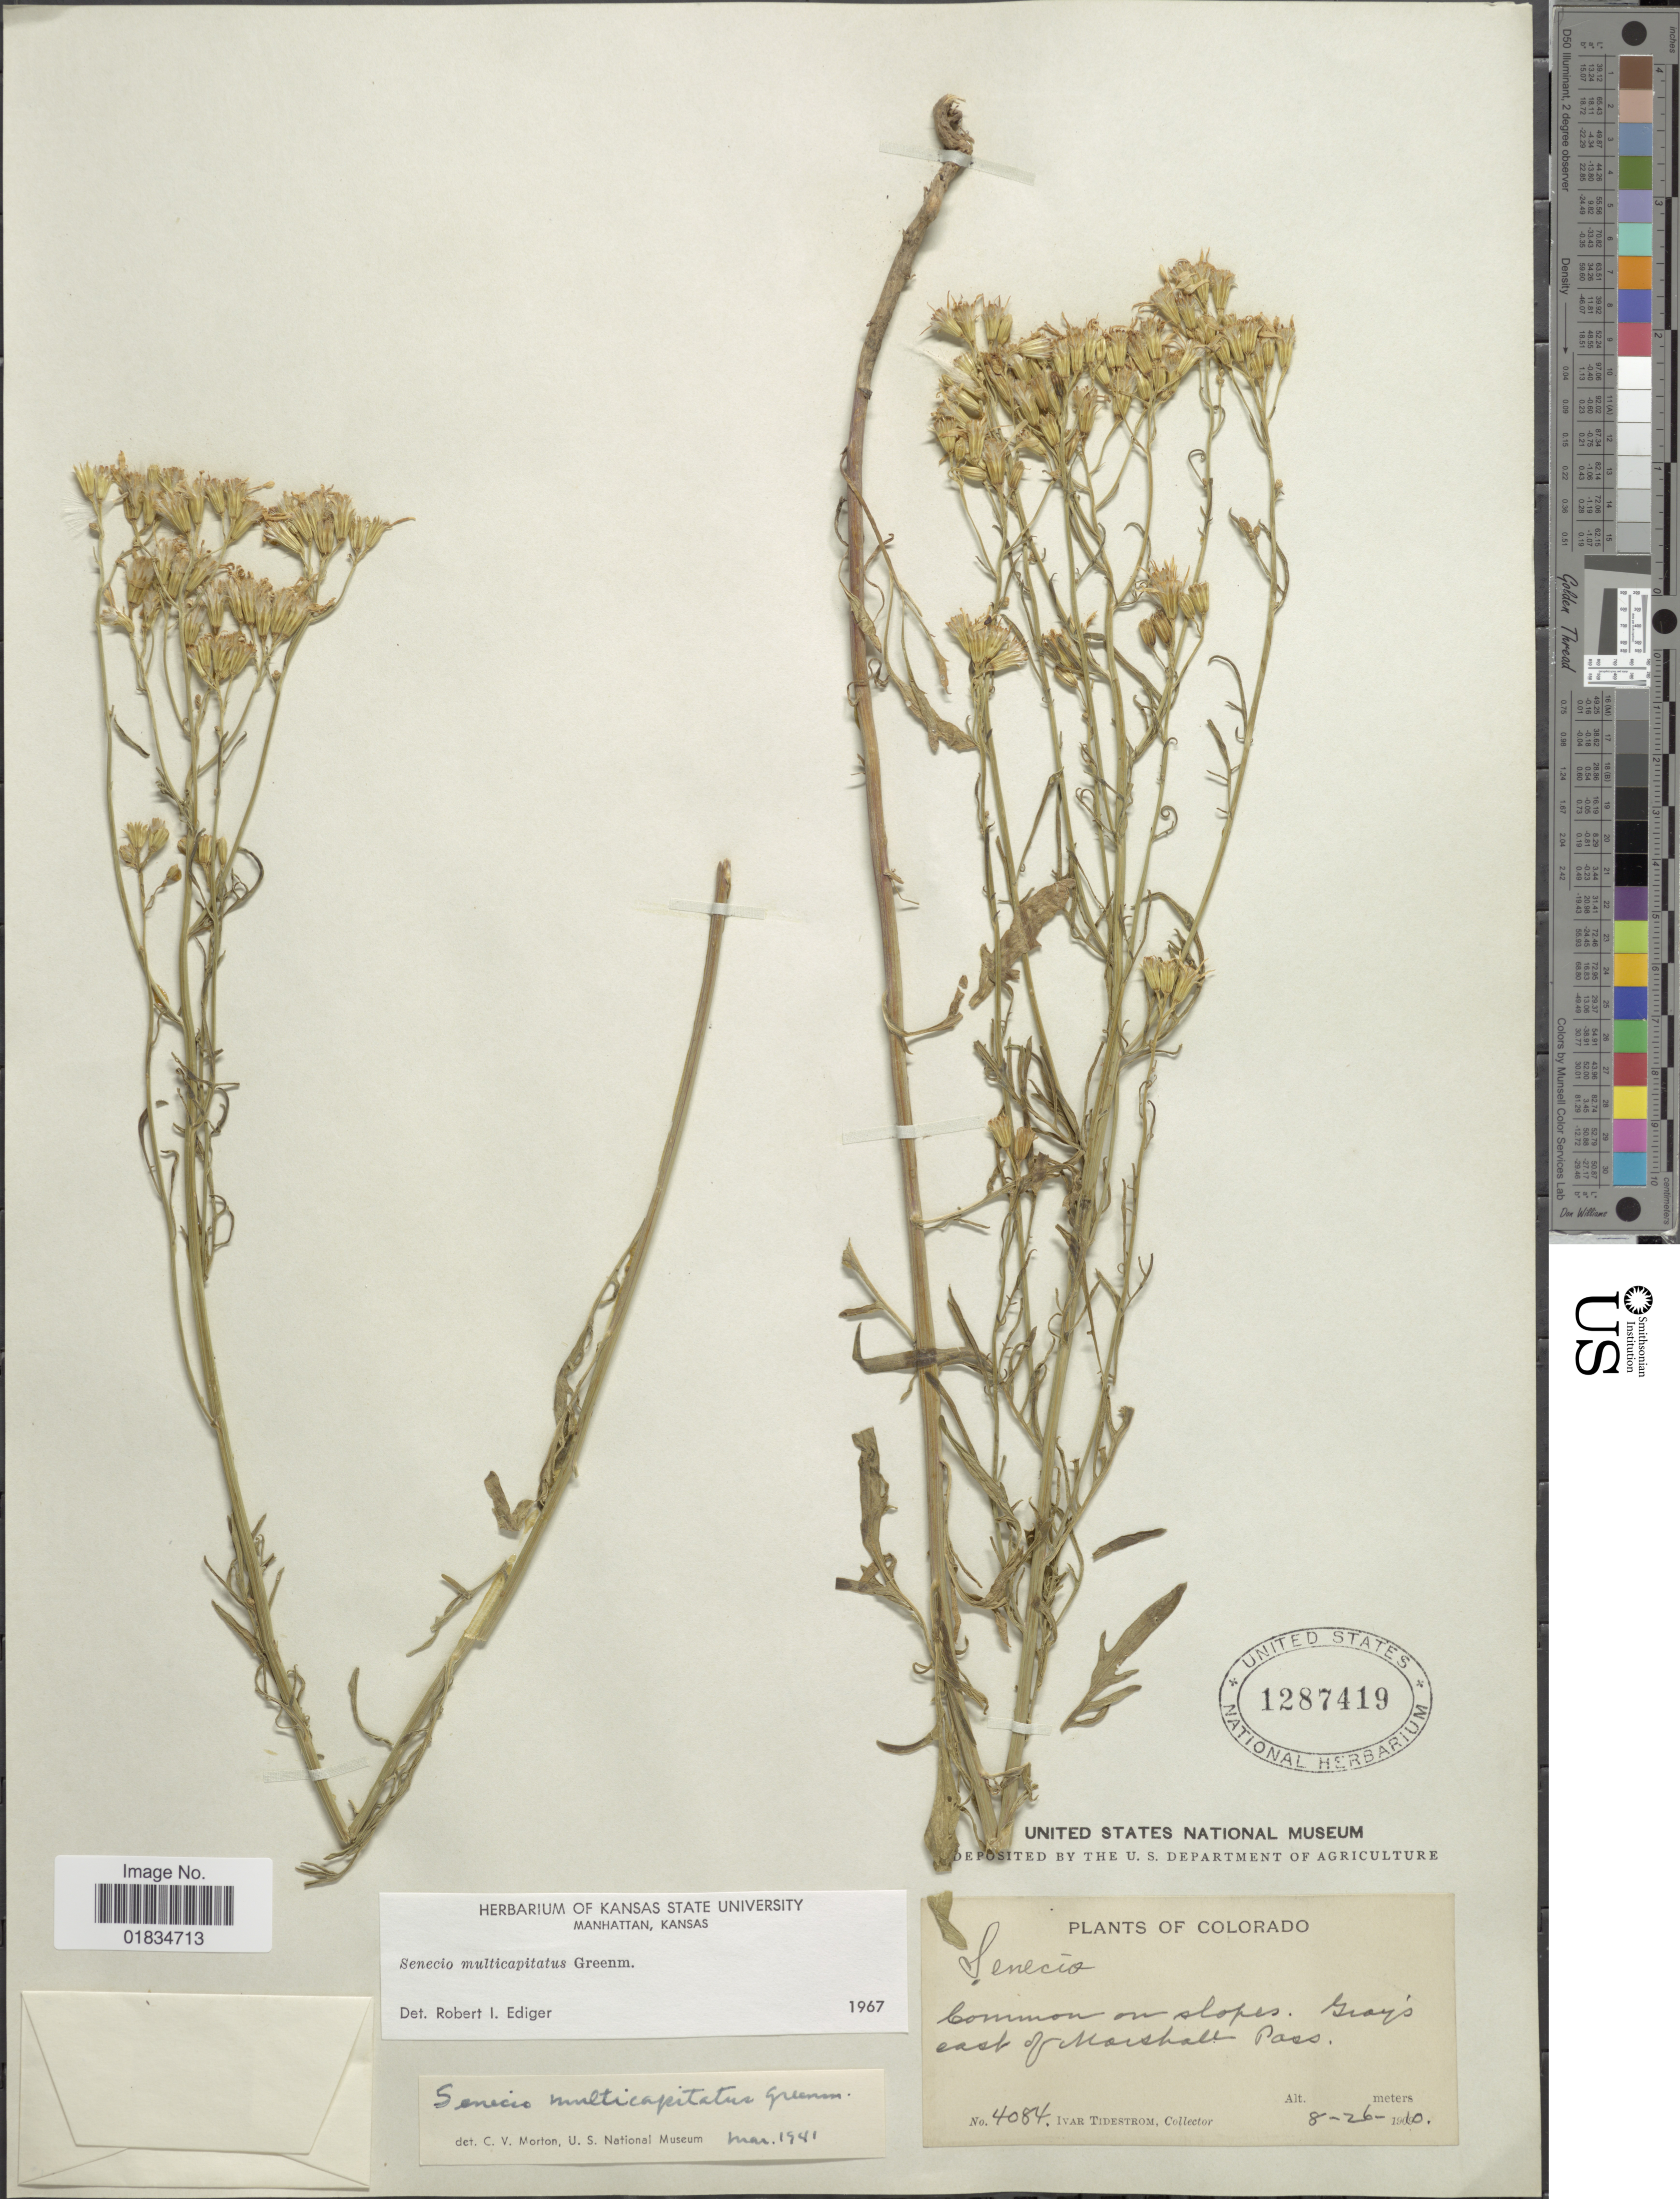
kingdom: Plantae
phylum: Tracheophyta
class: Magnoliopsida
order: Asterales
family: Asteraceae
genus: Senecio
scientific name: Senecio multicapitatus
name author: Greenm.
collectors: I. F. Tidestrom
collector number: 4084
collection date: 1910-08-26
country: United States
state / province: Colorado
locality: Gray's east of Marshall Pass.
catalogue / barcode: US 1287419